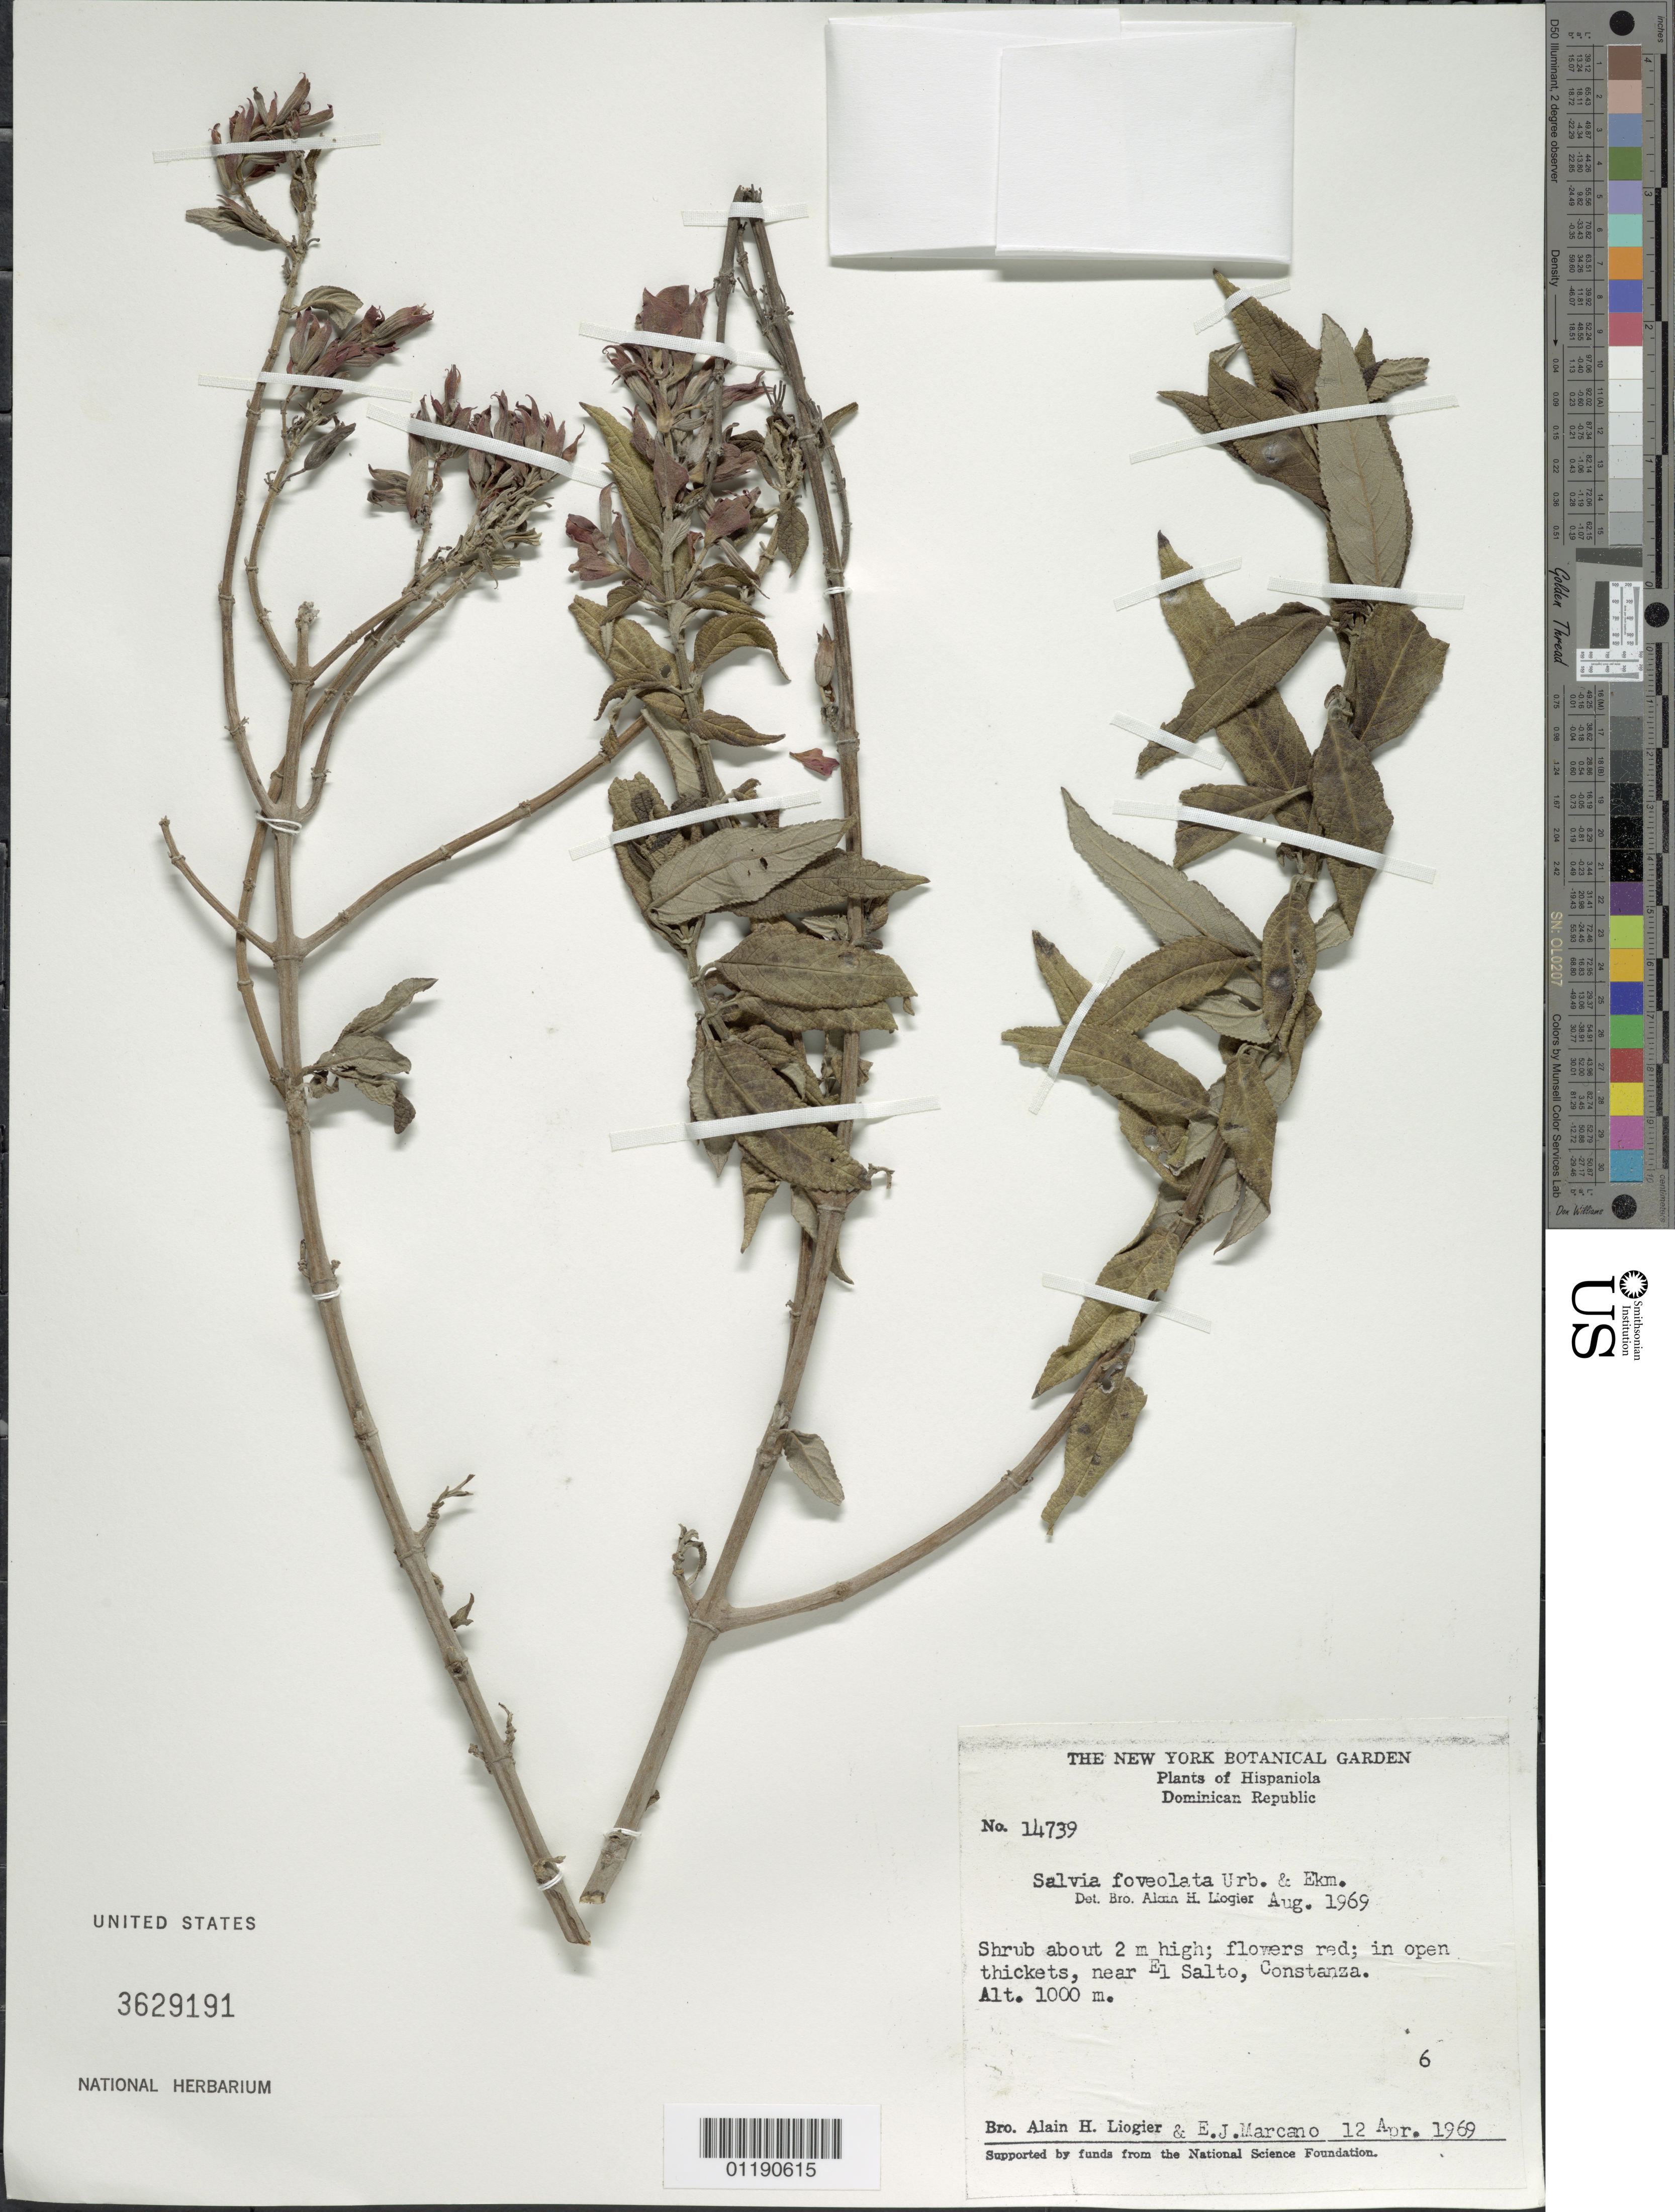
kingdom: Plantae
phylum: Tracheophyta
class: Magnoliopsida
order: Lamiales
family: Lamiaceae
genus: Salvia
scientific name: Salvia foveolata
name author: Urb. & Ekman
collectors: A. H. Liogier & E. J. Marcano F.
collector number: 14739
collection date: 1969-04-12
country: Dominican Republic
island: Hispaniola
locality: Near El Salto, Constanza.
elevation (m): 1000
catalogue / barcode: US 3629191